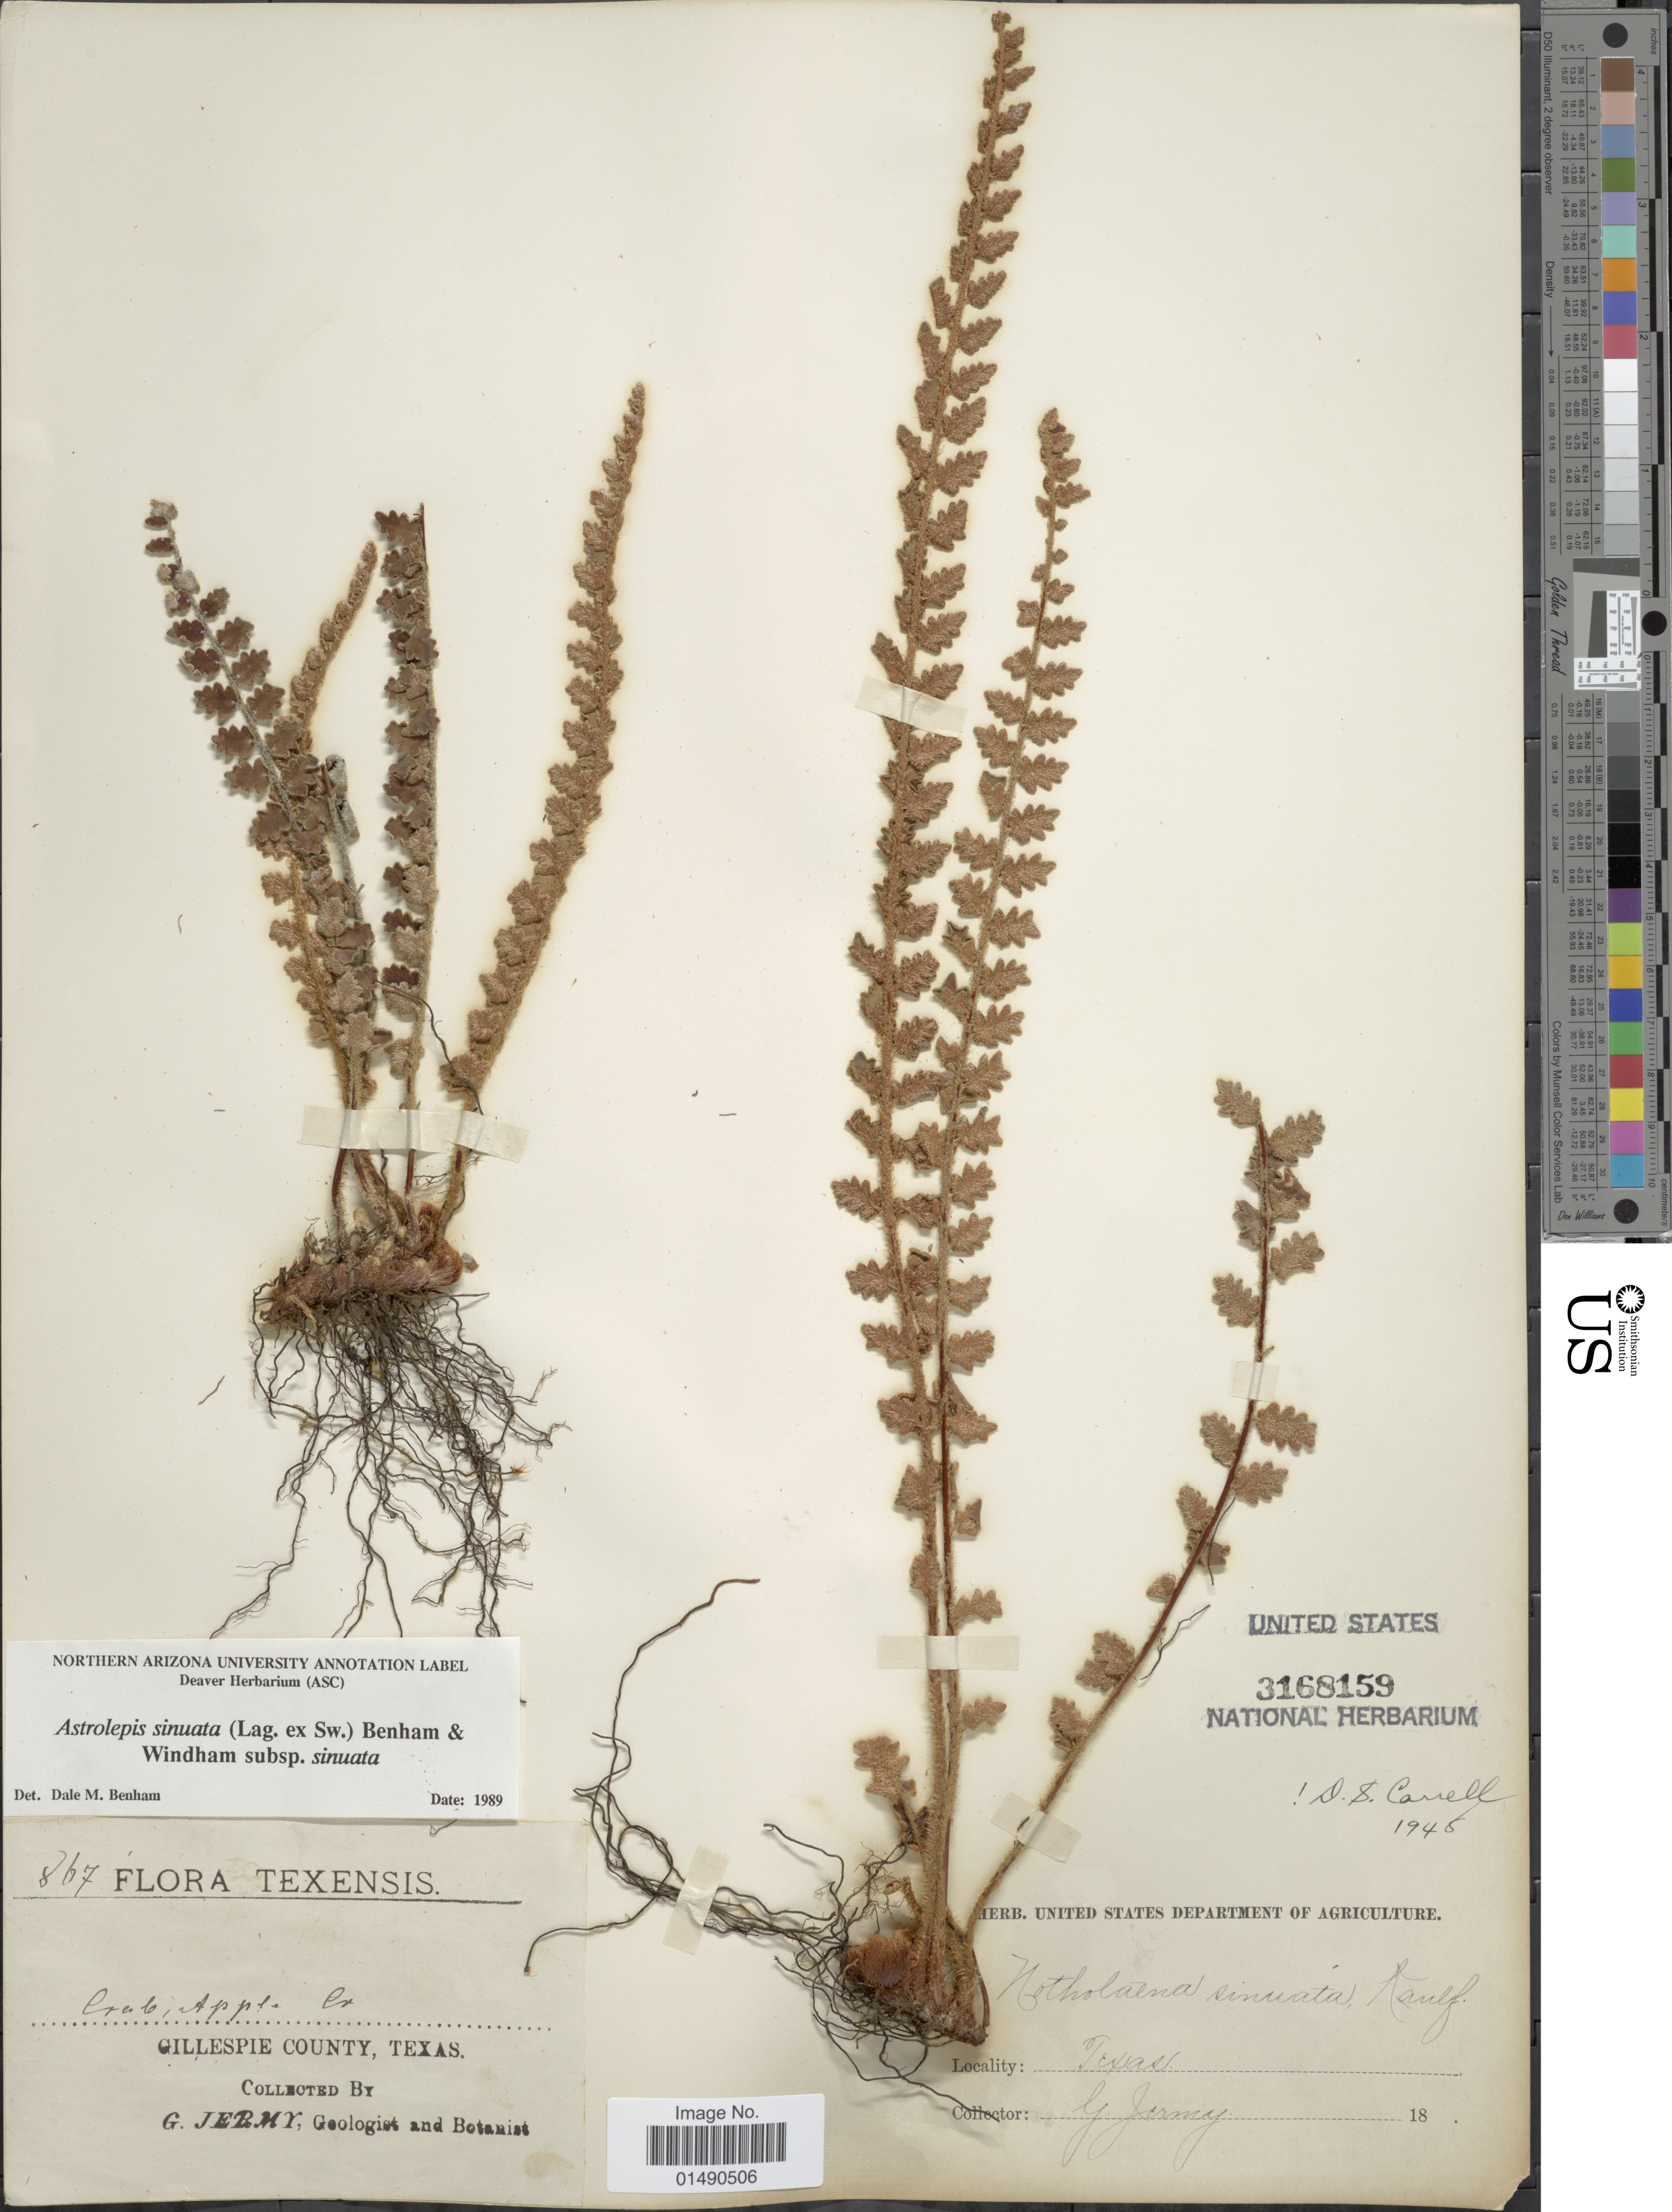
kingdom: Plantae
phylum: Tracheophyta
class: Polypodiopsida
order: Polypodiales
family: Pteridaceae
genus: Astrolepis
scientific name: Astrolepis sinuata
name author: (Lag. ex Sw.) D.M. Benham & Windham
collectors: G. Jermy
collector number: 867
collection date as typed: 18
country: United States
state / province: Texas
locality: Gillespie County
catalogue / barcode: US 3168159